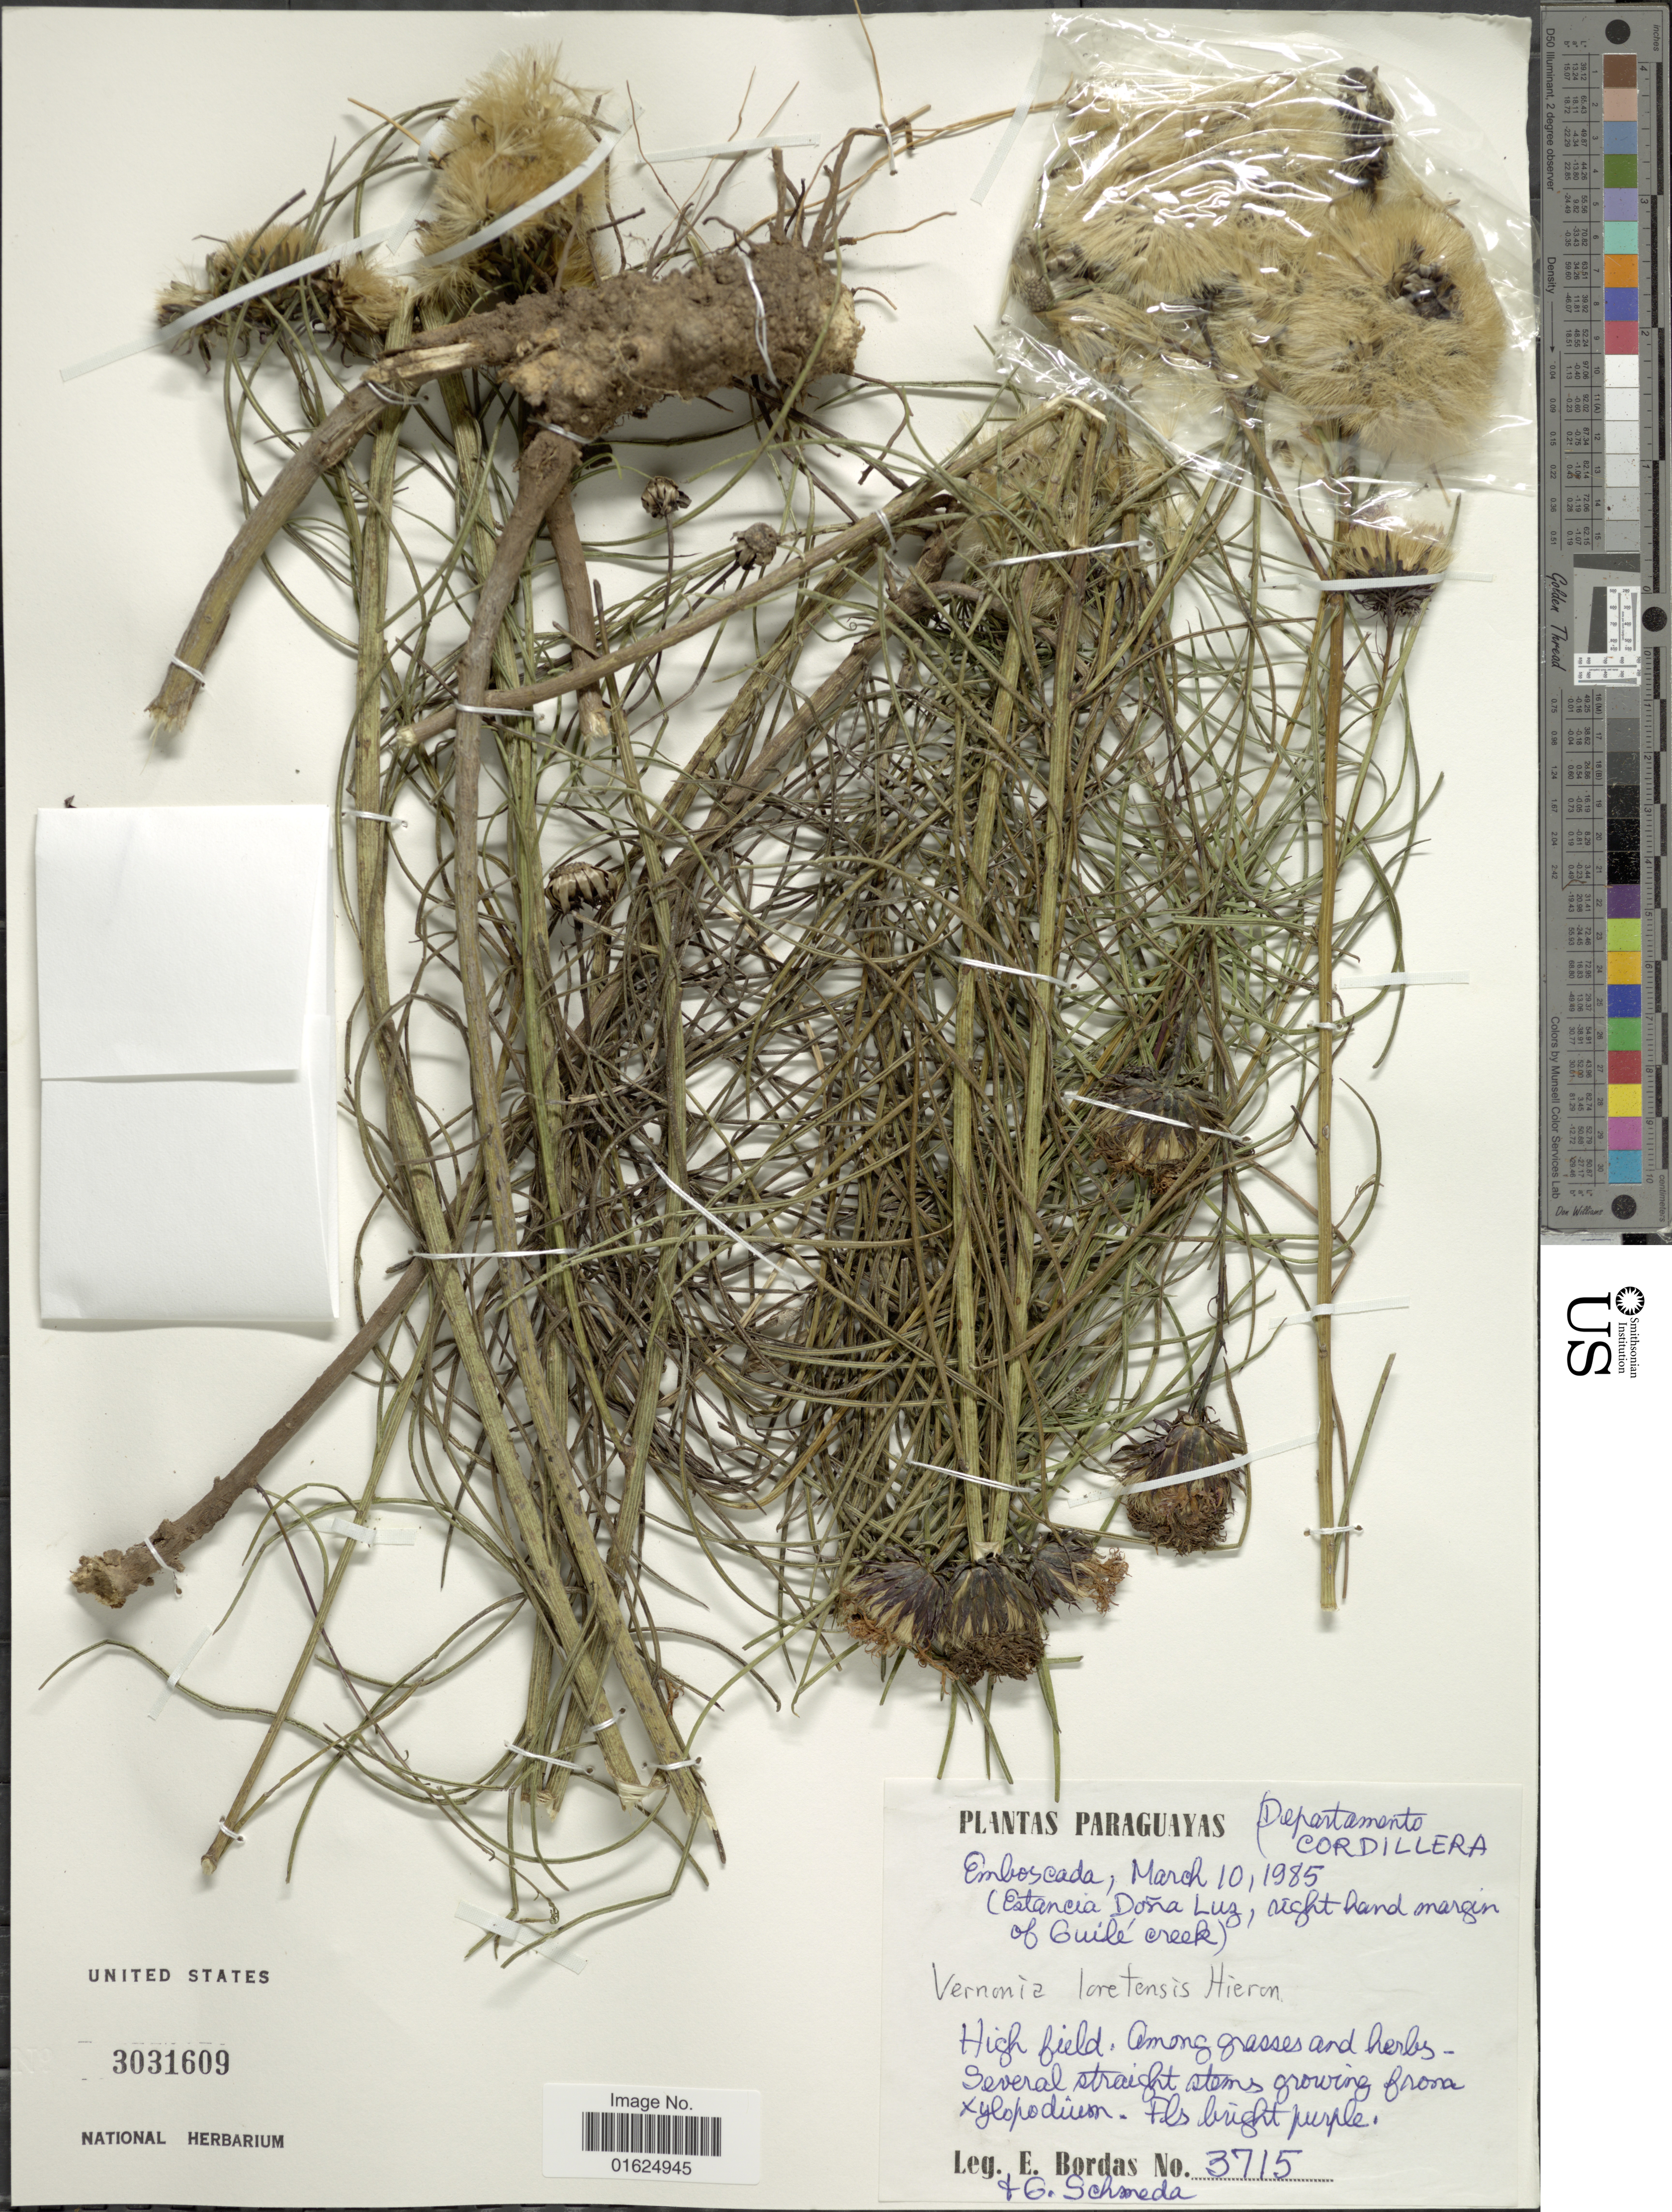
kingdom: Plantae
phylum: Tracheophyta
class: Magnoliopsida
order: Asterales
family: Asteraceae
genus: Vernonanthura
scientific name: Vernonanthura loretensis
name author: (Hieron.) H. Rob.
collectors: E. Bordas & G. Schmeda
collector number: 3715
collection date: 1985-03-10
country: Paraguay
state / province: Cordillera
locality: Departamento Cordillera, Emboscada (Estancia Doña Luz, right hand margin of Cuilé Creek)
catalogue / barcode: US 3031609